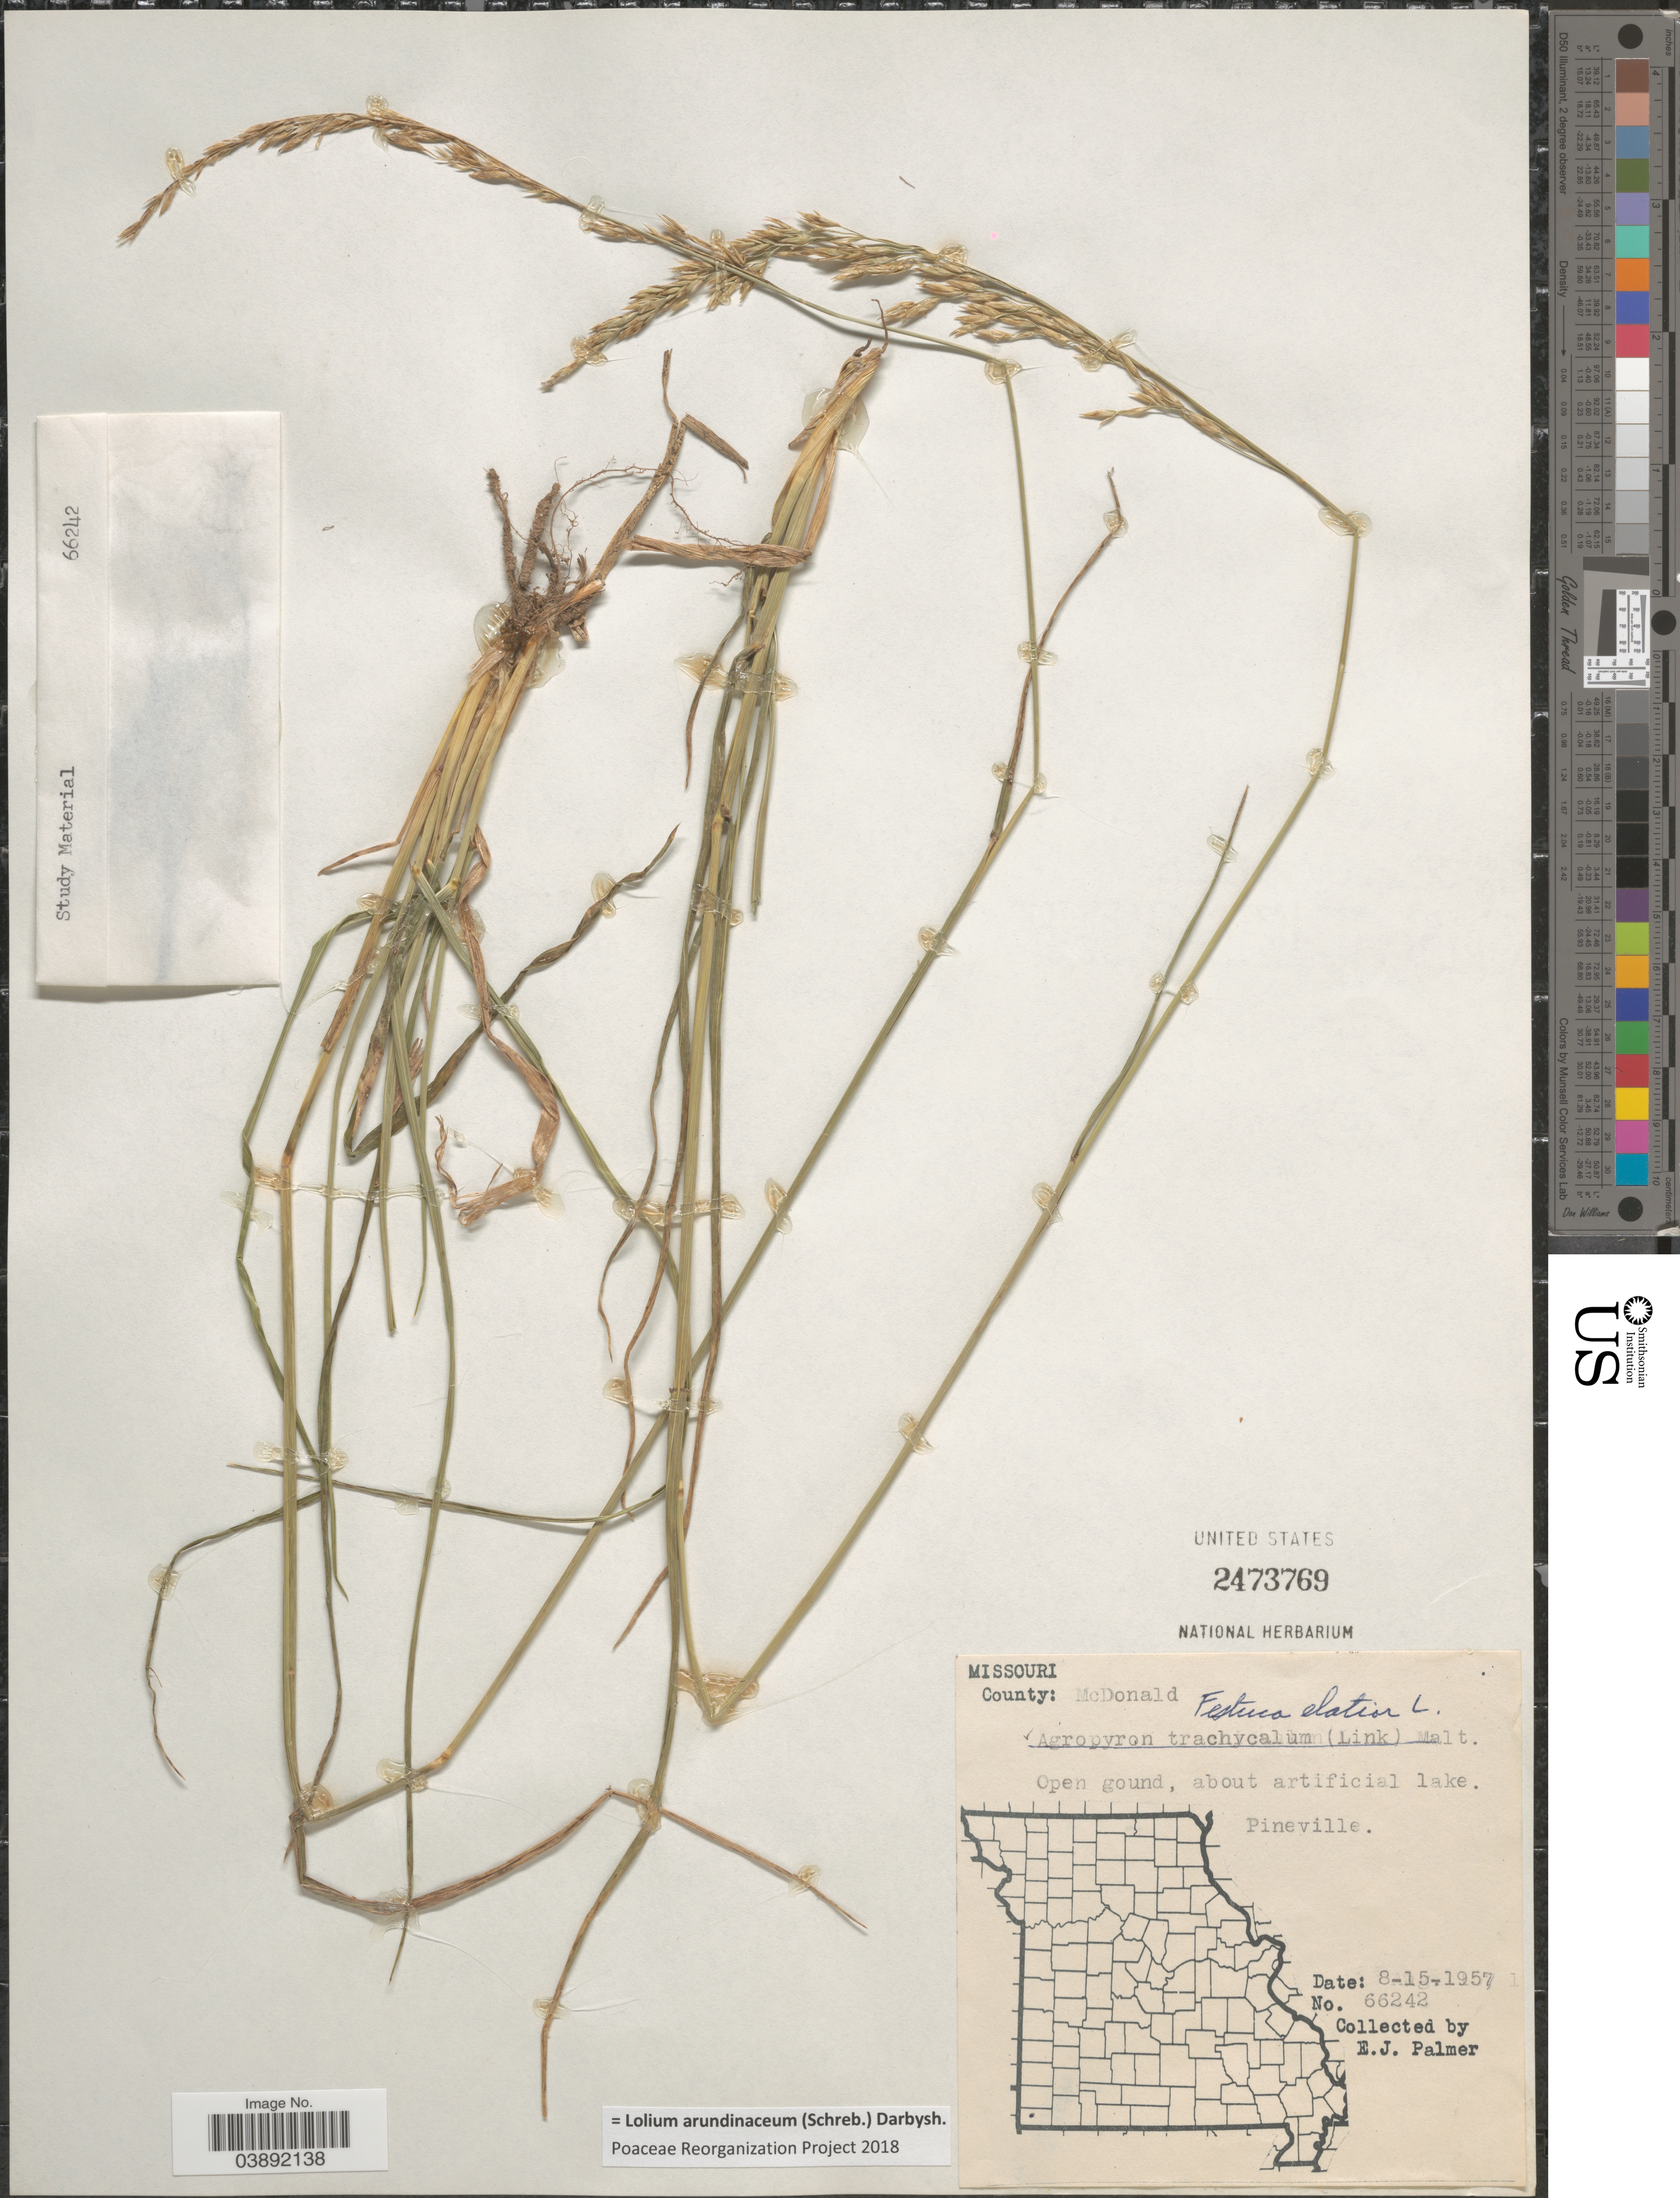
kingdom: Plantae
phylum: Tracheophyta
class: Liliopsida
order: Poales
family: Poaceae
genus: Lolium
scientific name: Lolium arundinaceum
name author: (Schreb.) Darbysh.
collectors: E. J. Palmer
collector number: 66242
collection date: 1957-08-15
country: United States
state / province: Missouri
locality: County: McDonald. Open ground, about artficial lake. Pineville.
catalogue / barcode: US 2473769